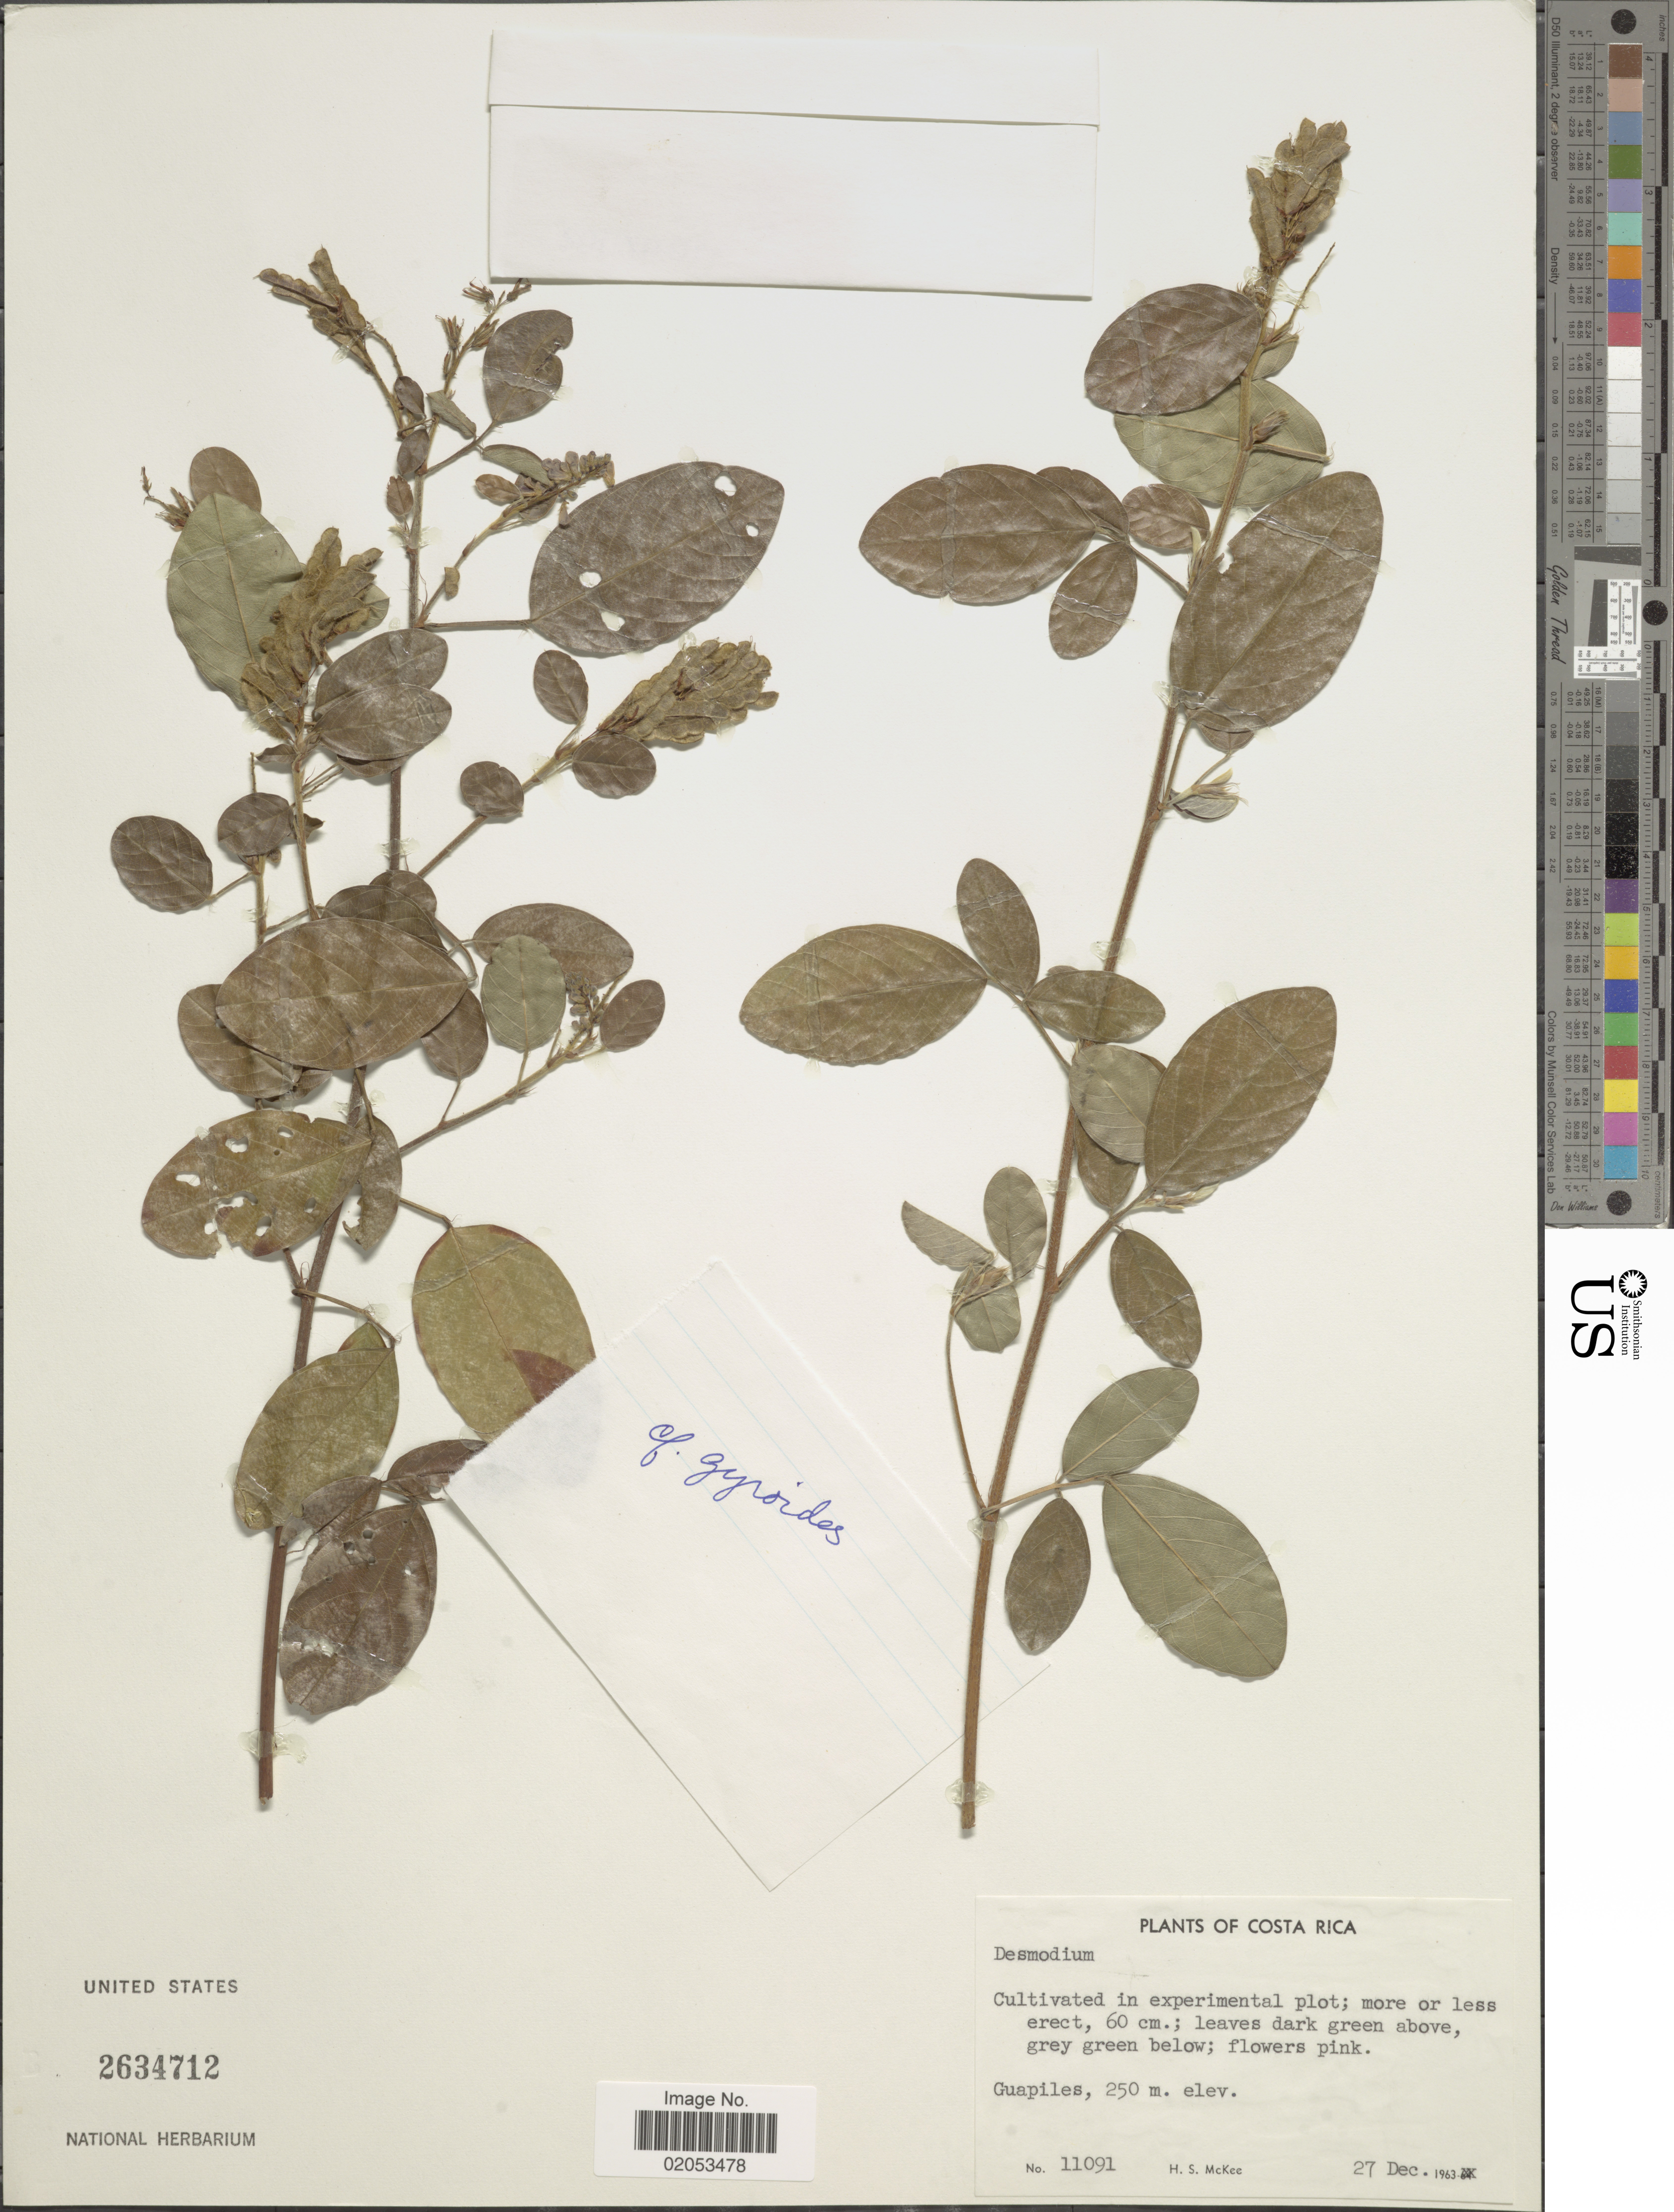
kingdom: Plantae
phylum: Tracheophyta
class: Magnoliopsida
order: Fabales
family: Fabaceae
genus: Desmodium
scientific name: Desmodium gyroides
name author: DC.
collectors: H. S. McKee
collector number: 11091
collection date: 1963-12-27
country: Costa Rica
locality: Cultivated in experimental plot; Guapiles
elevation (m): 250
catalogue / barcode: US 2634712